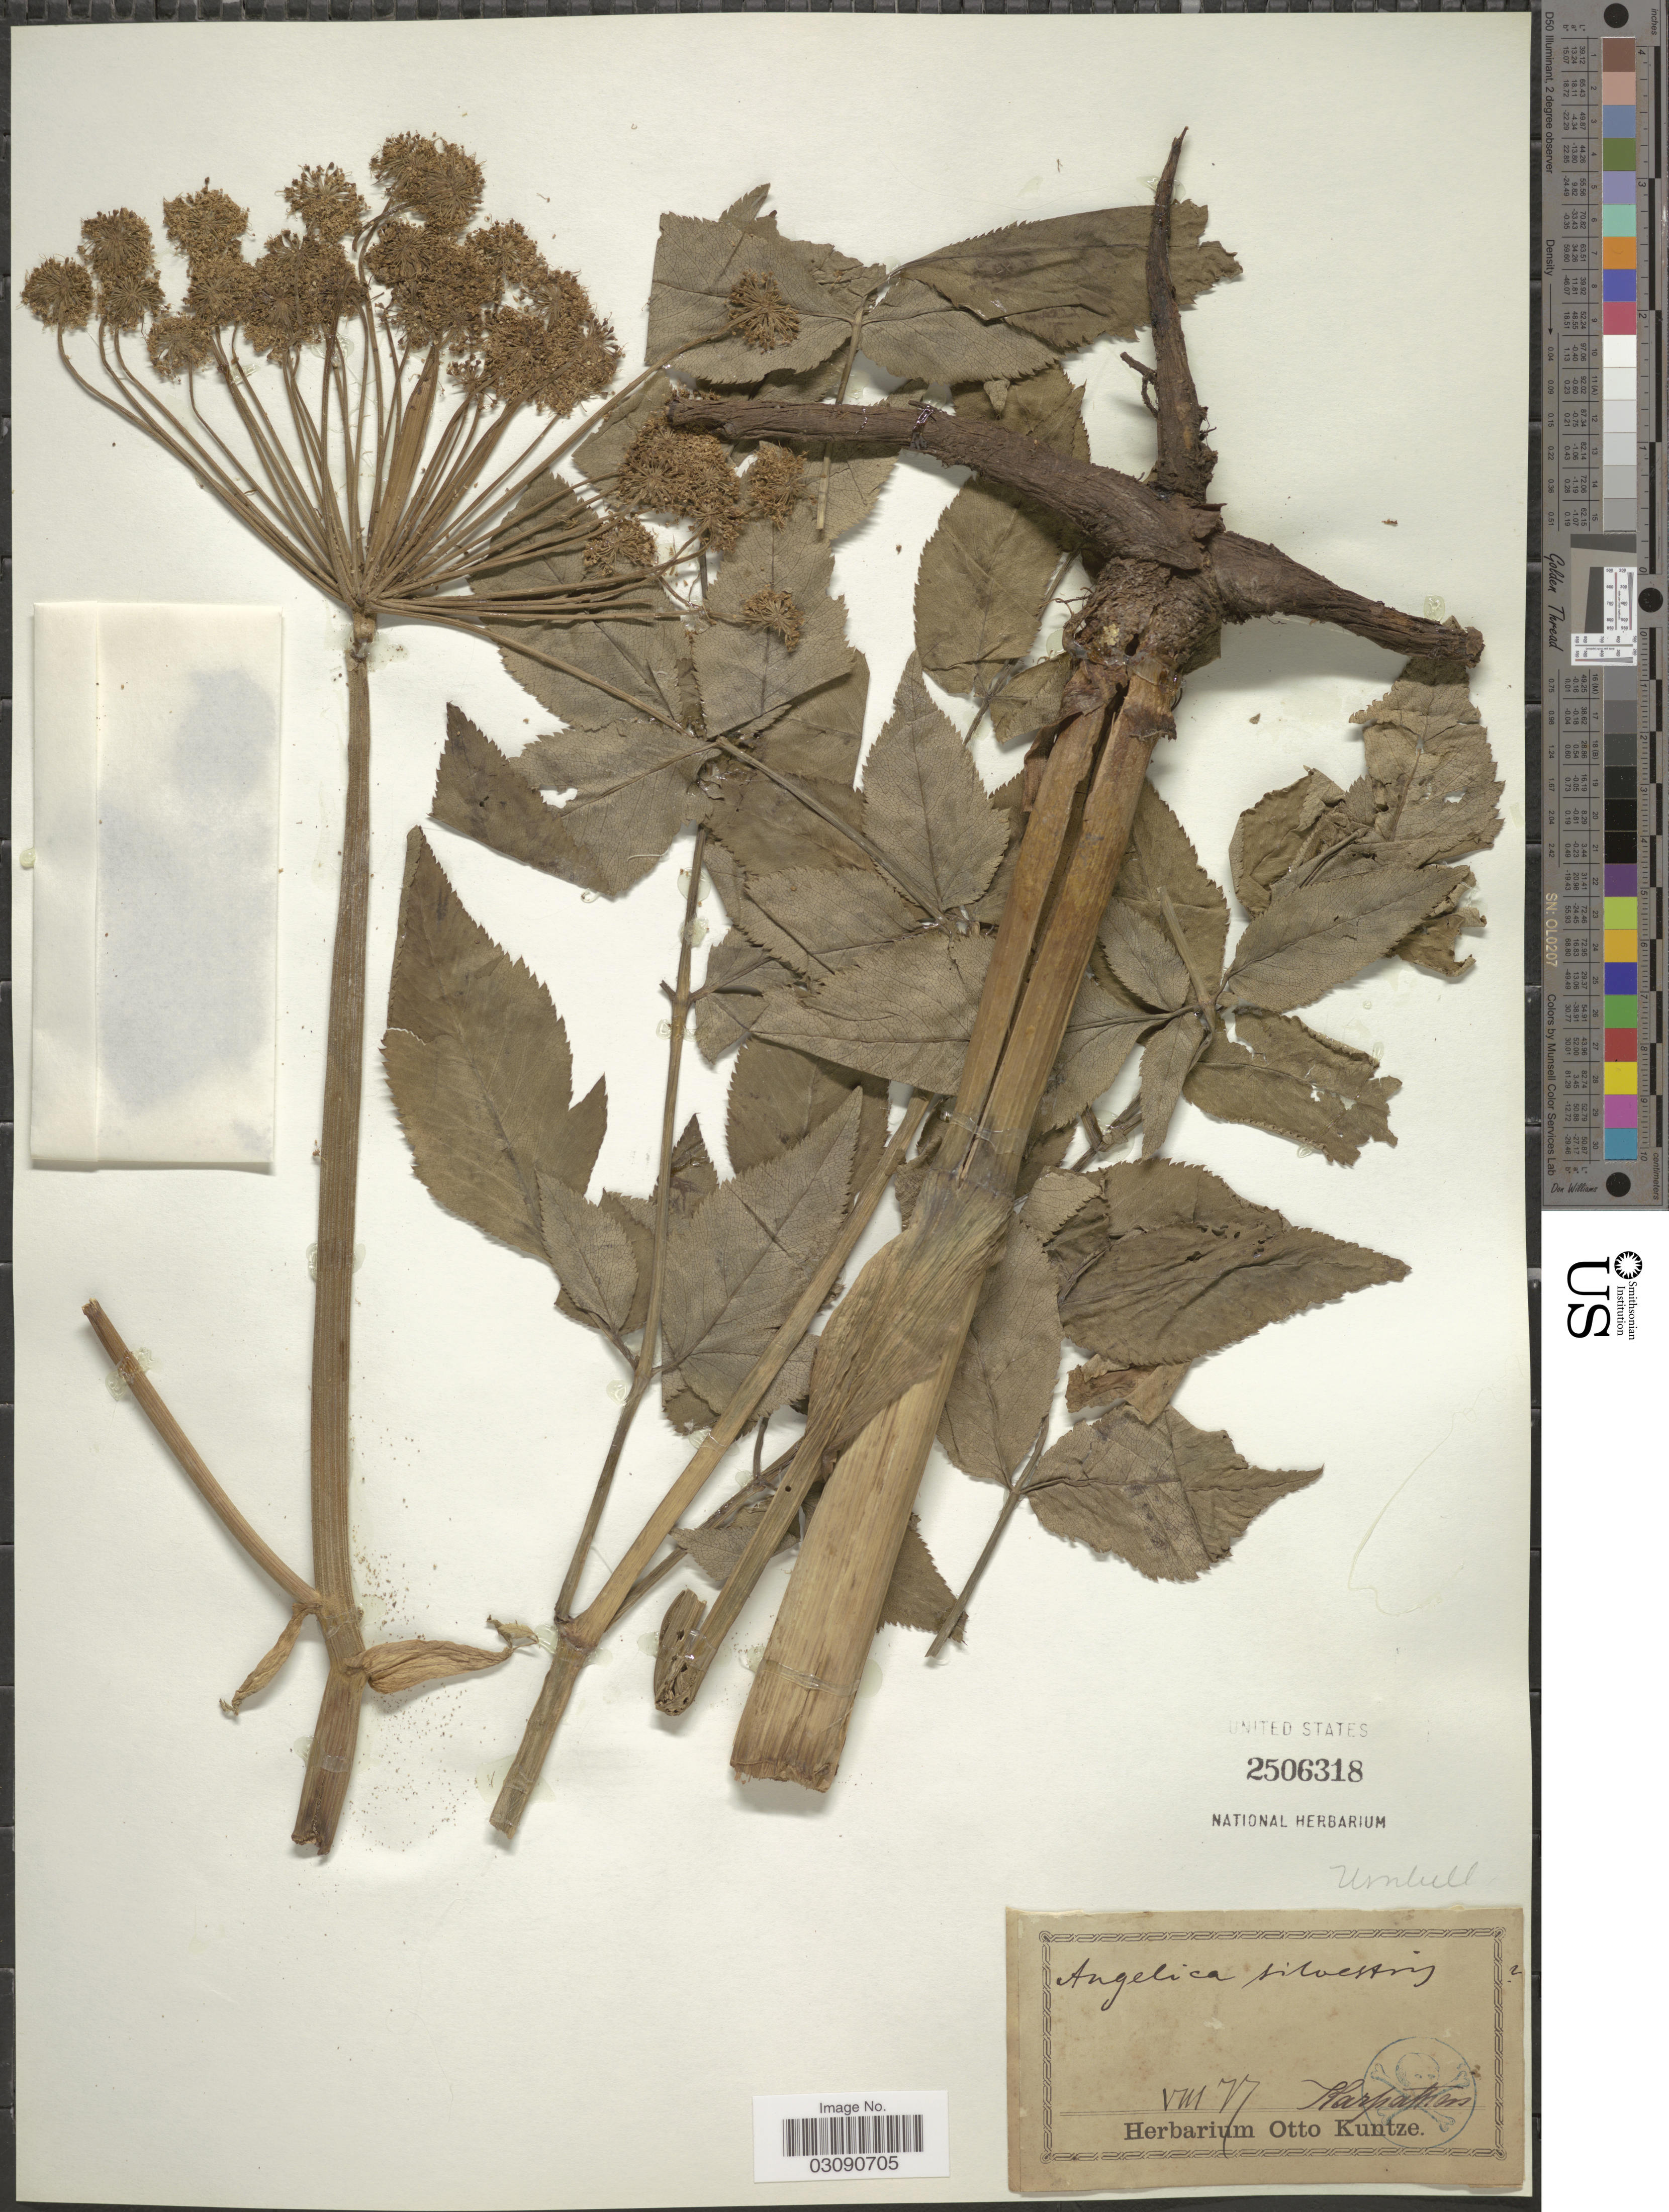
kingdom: Plantae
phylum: Tracheophyta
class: Magnoliopsida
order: Apiales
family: Apiaceae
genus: Angelica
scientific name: Angelica sylvestris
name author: L.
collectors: ex herb. Otto Kuntze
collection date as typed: Transcribed d/m/y: /8/77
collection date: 1877-08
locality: Karpathon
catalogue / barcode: US 2506318